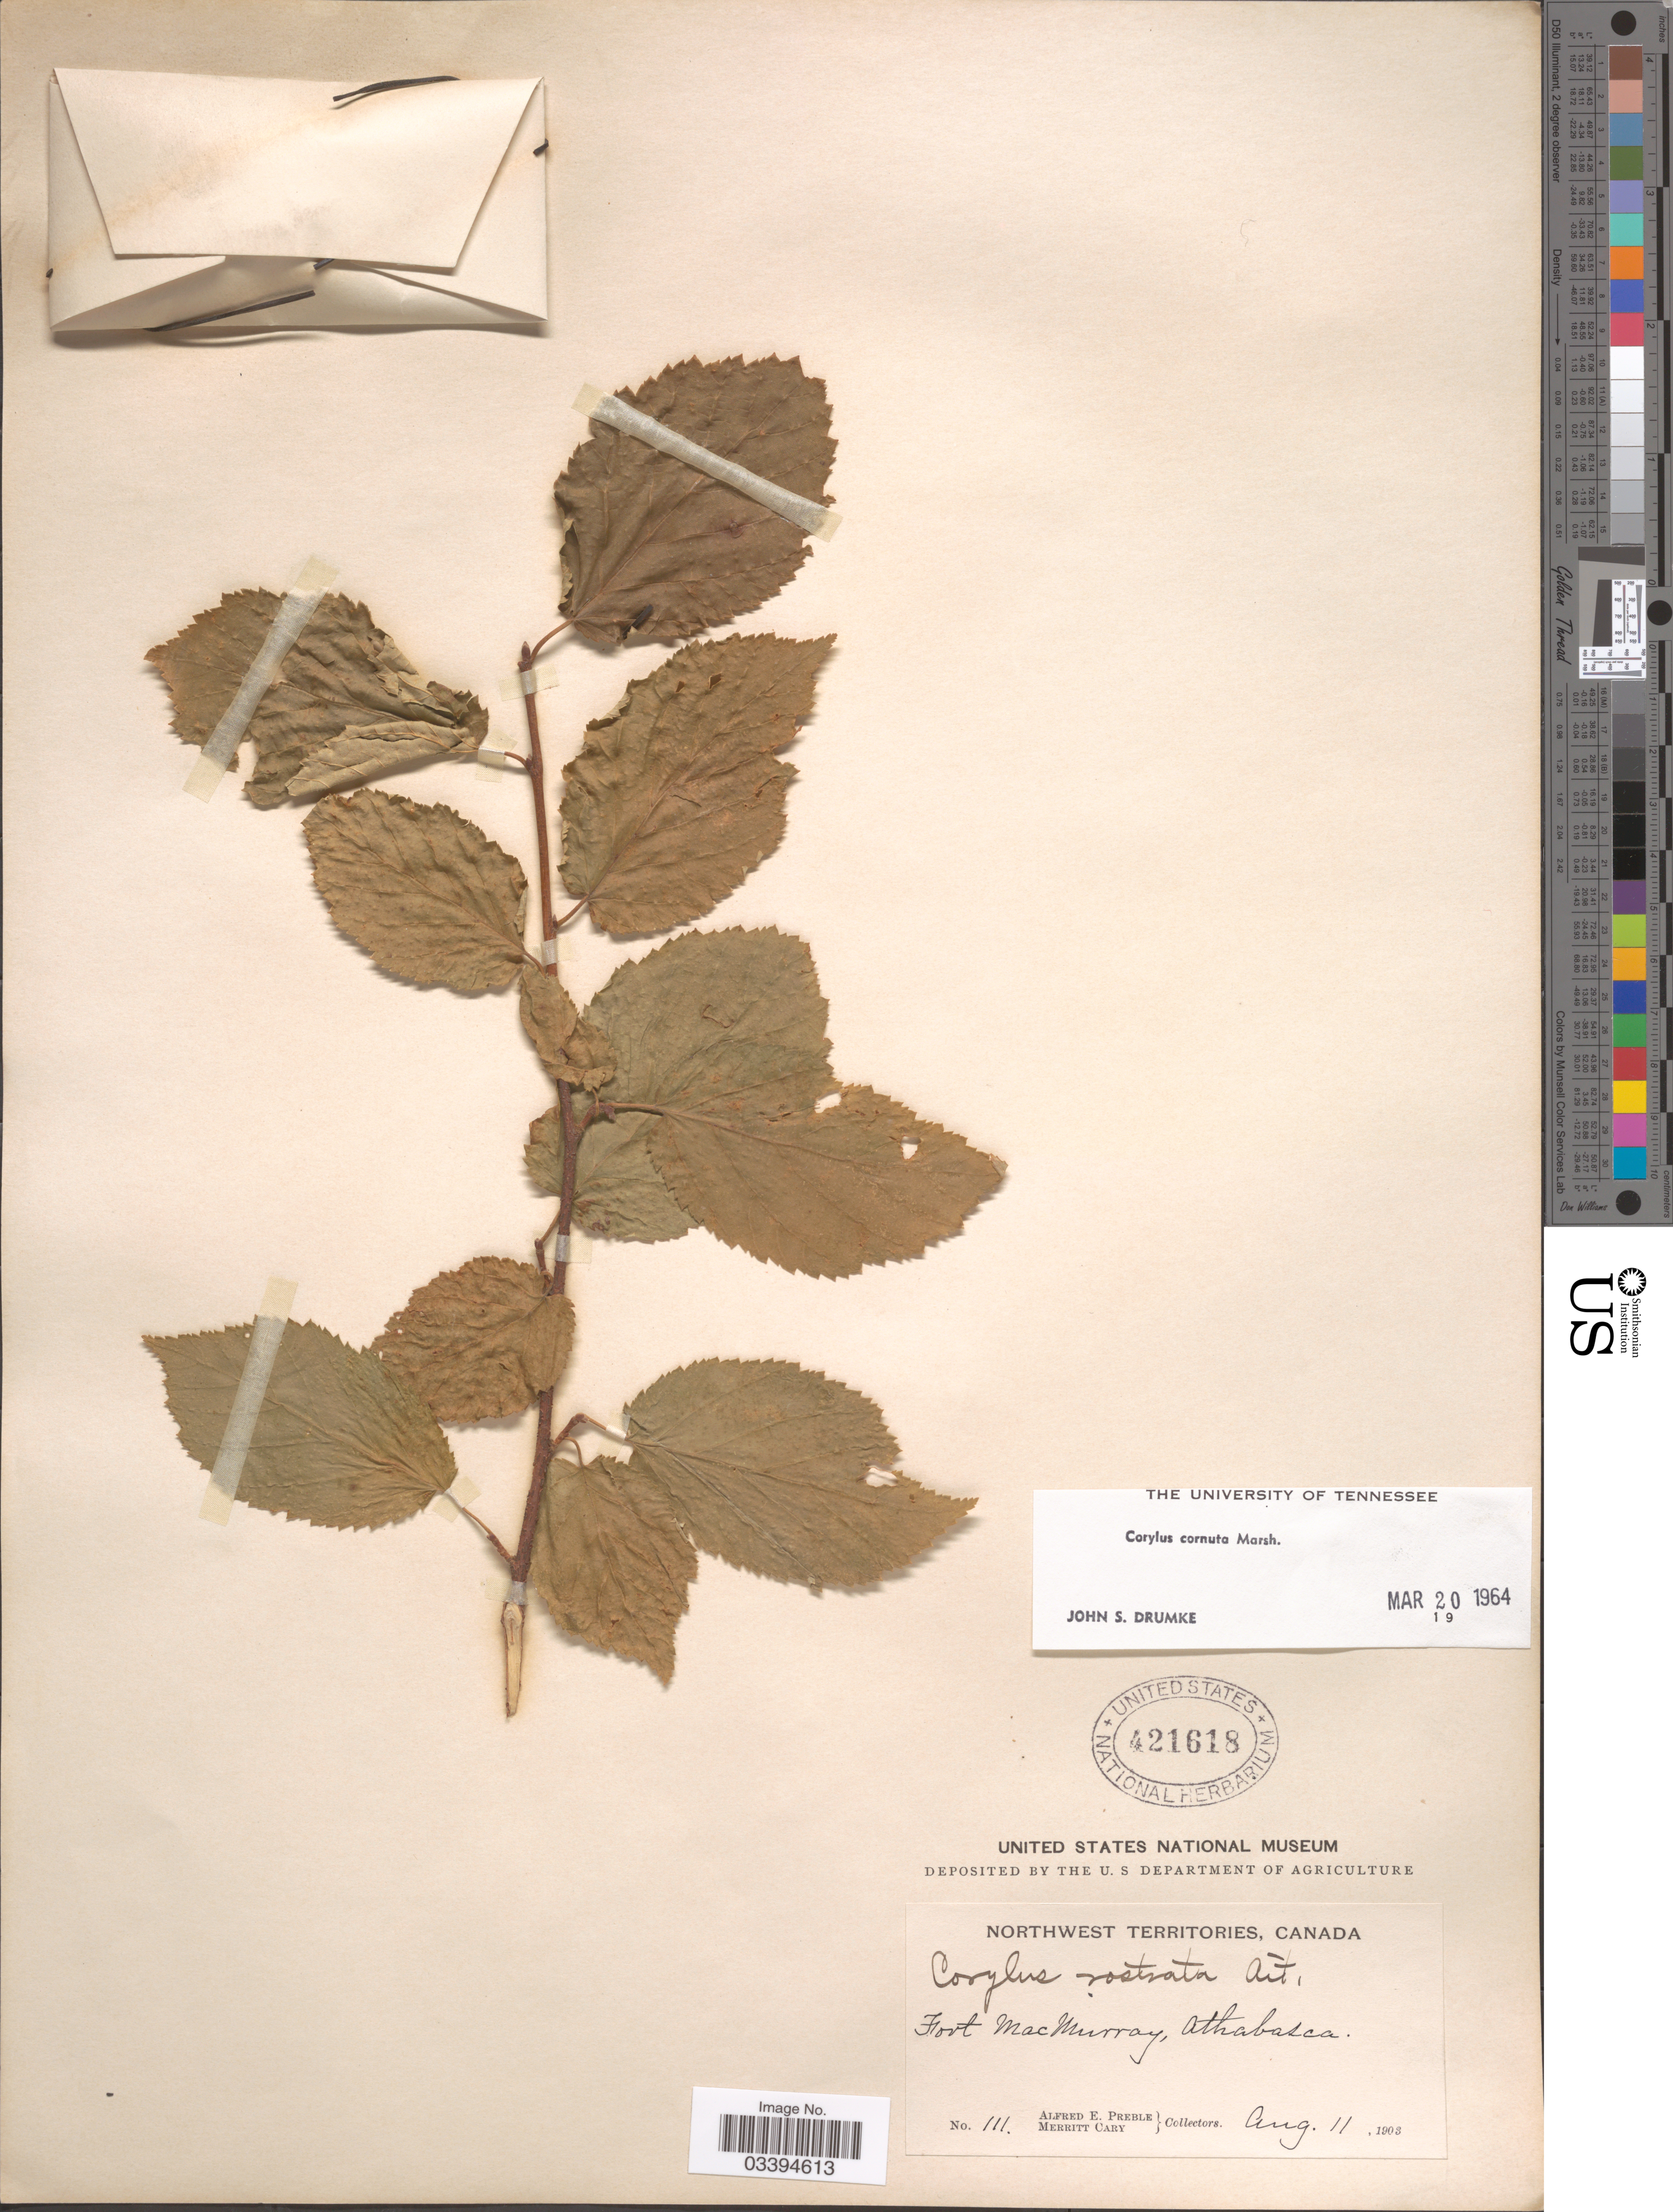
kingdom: Plantae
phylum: Tracheophyta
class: Magnoliopsida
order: Fagales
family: Betulaceae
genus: Corylus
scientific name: Corylus cornuta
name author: Marshall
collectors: A. Preble & M. Cary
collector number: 111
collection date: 1903-08-11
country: Canada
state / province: Northwest Territories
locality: Fort MacMurray, Athabasca.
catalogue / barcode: US 421618